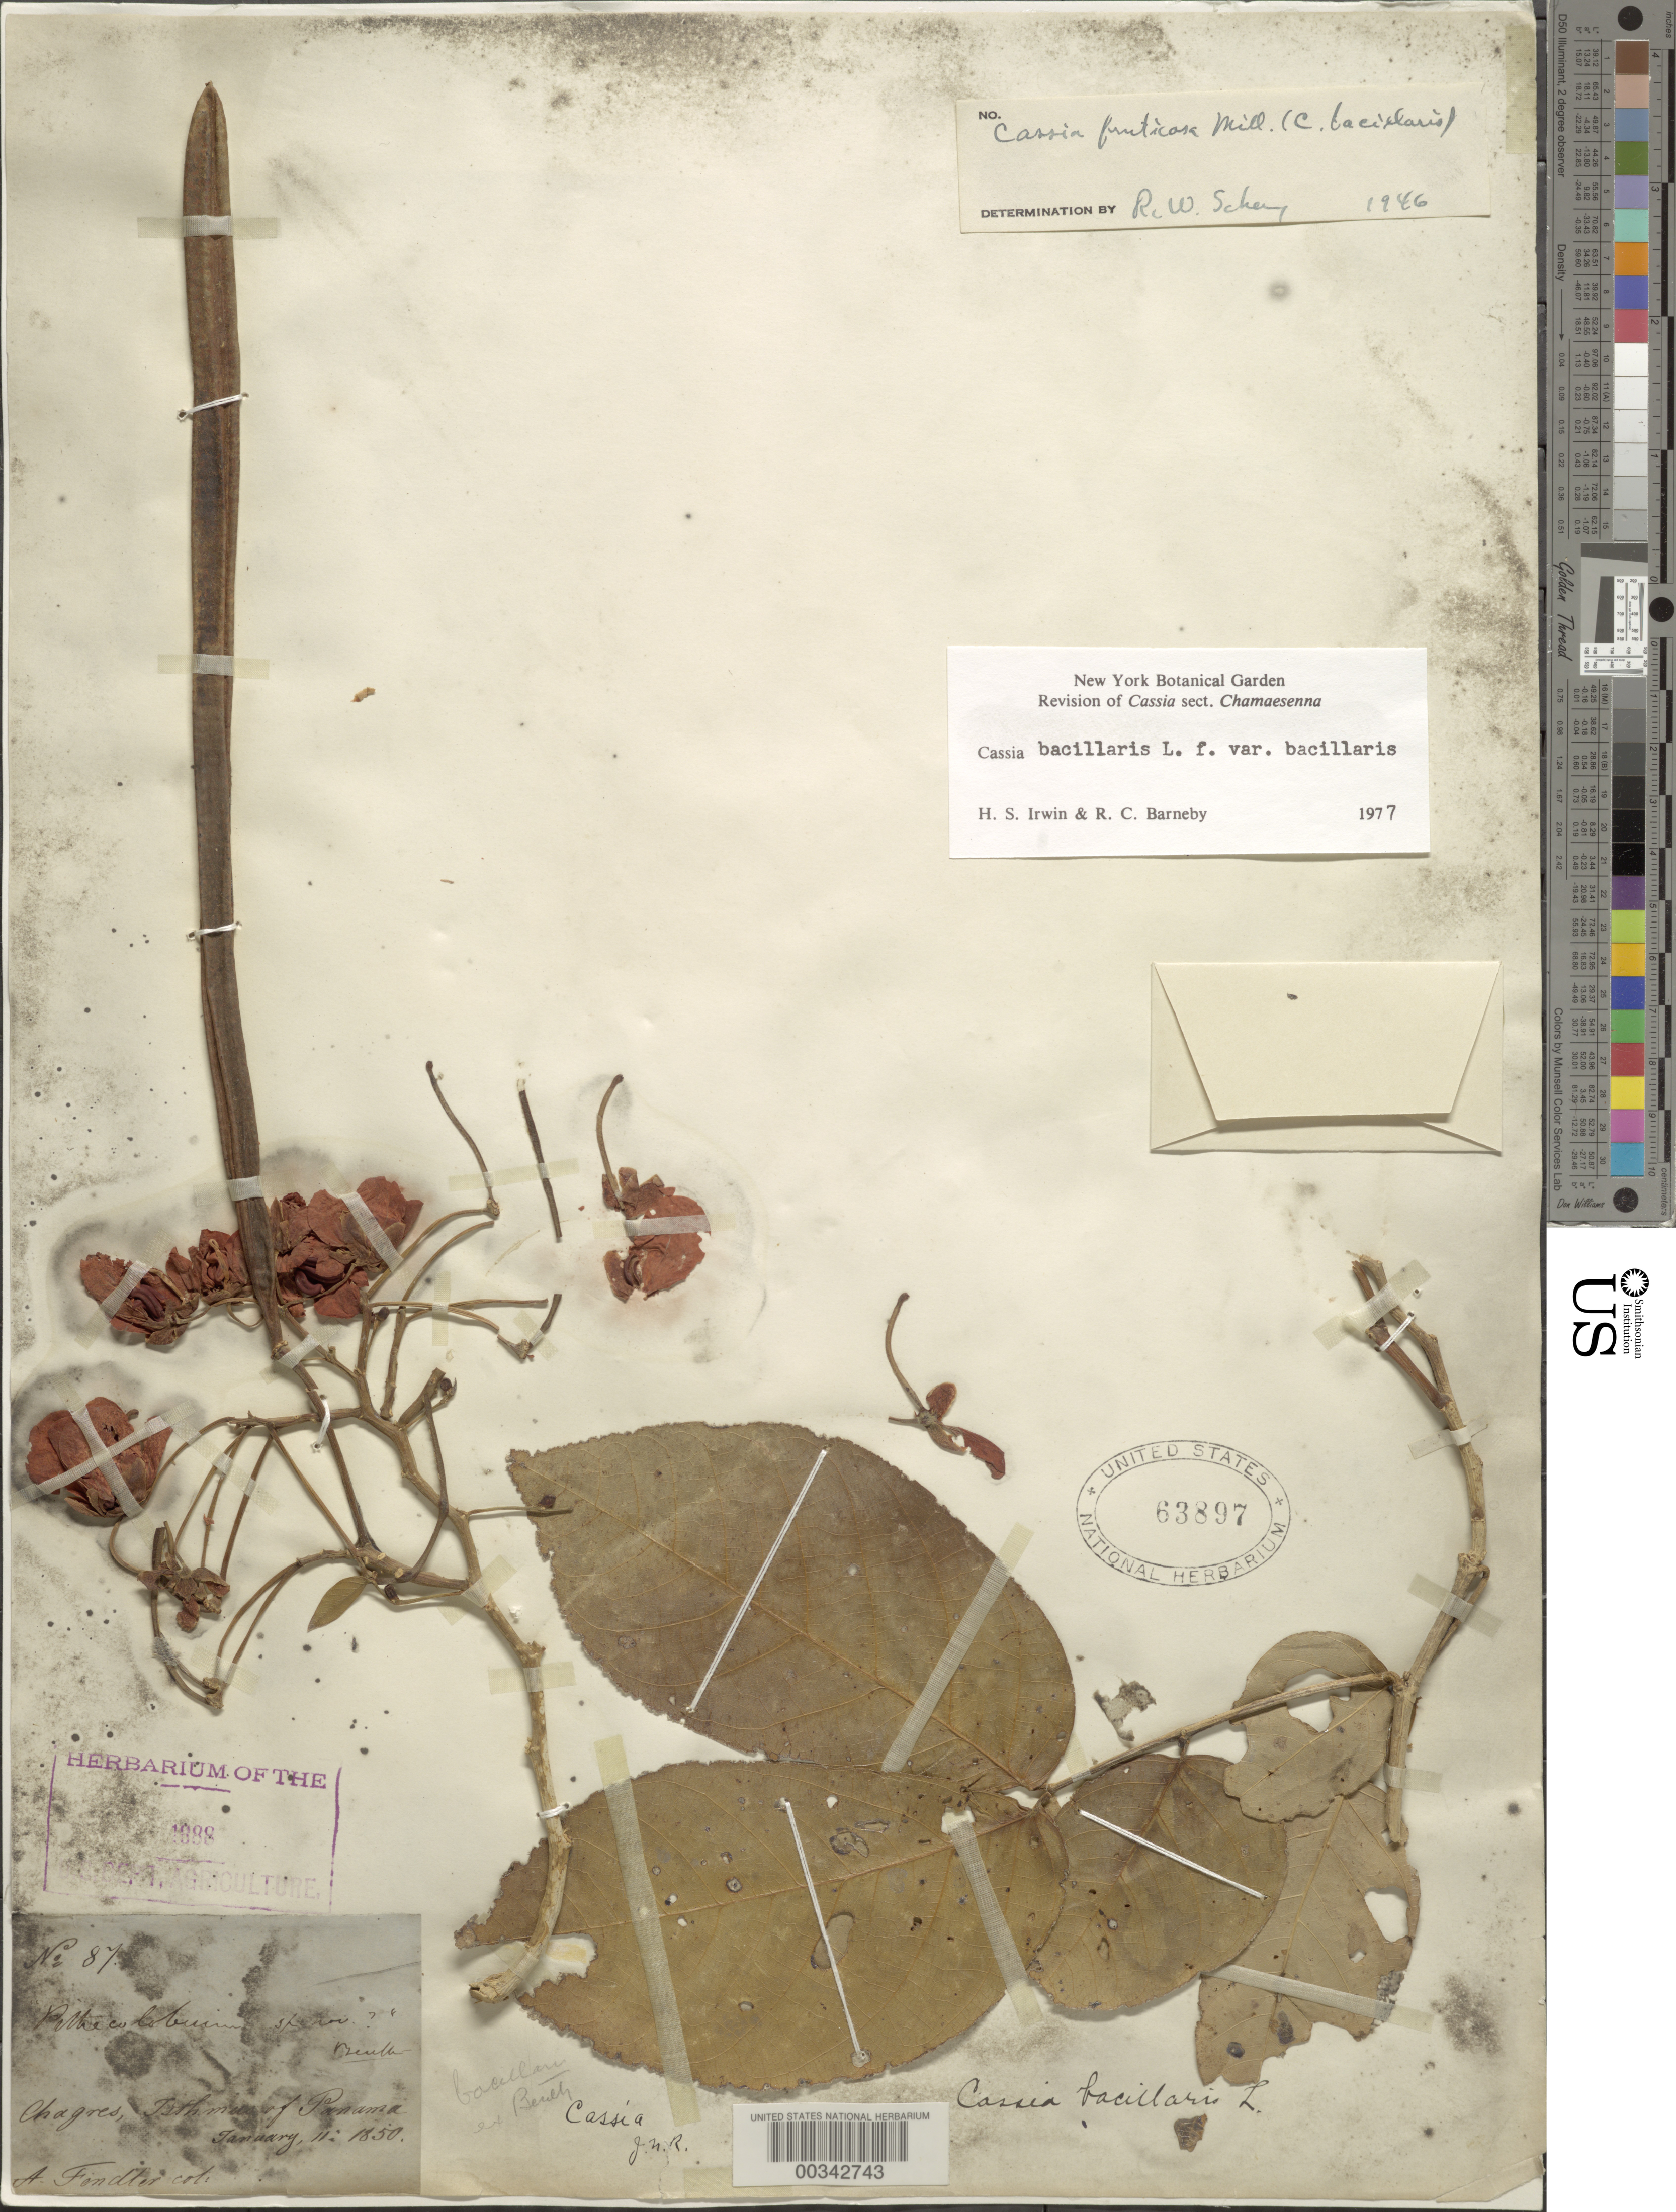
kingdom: Plantae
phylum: Tracheophyta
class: Magnoliopsida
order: Fabales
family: Fabaceae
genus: Senna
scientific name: Senna bacillaris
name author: (L. f.) H.S. Irwin & Barneby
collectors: A. Fendler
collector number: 87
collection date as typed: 11 Jan 1850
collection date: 1850-01-11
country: Panama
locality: Chargres, Isthmus of Panama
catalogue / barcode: US 63897